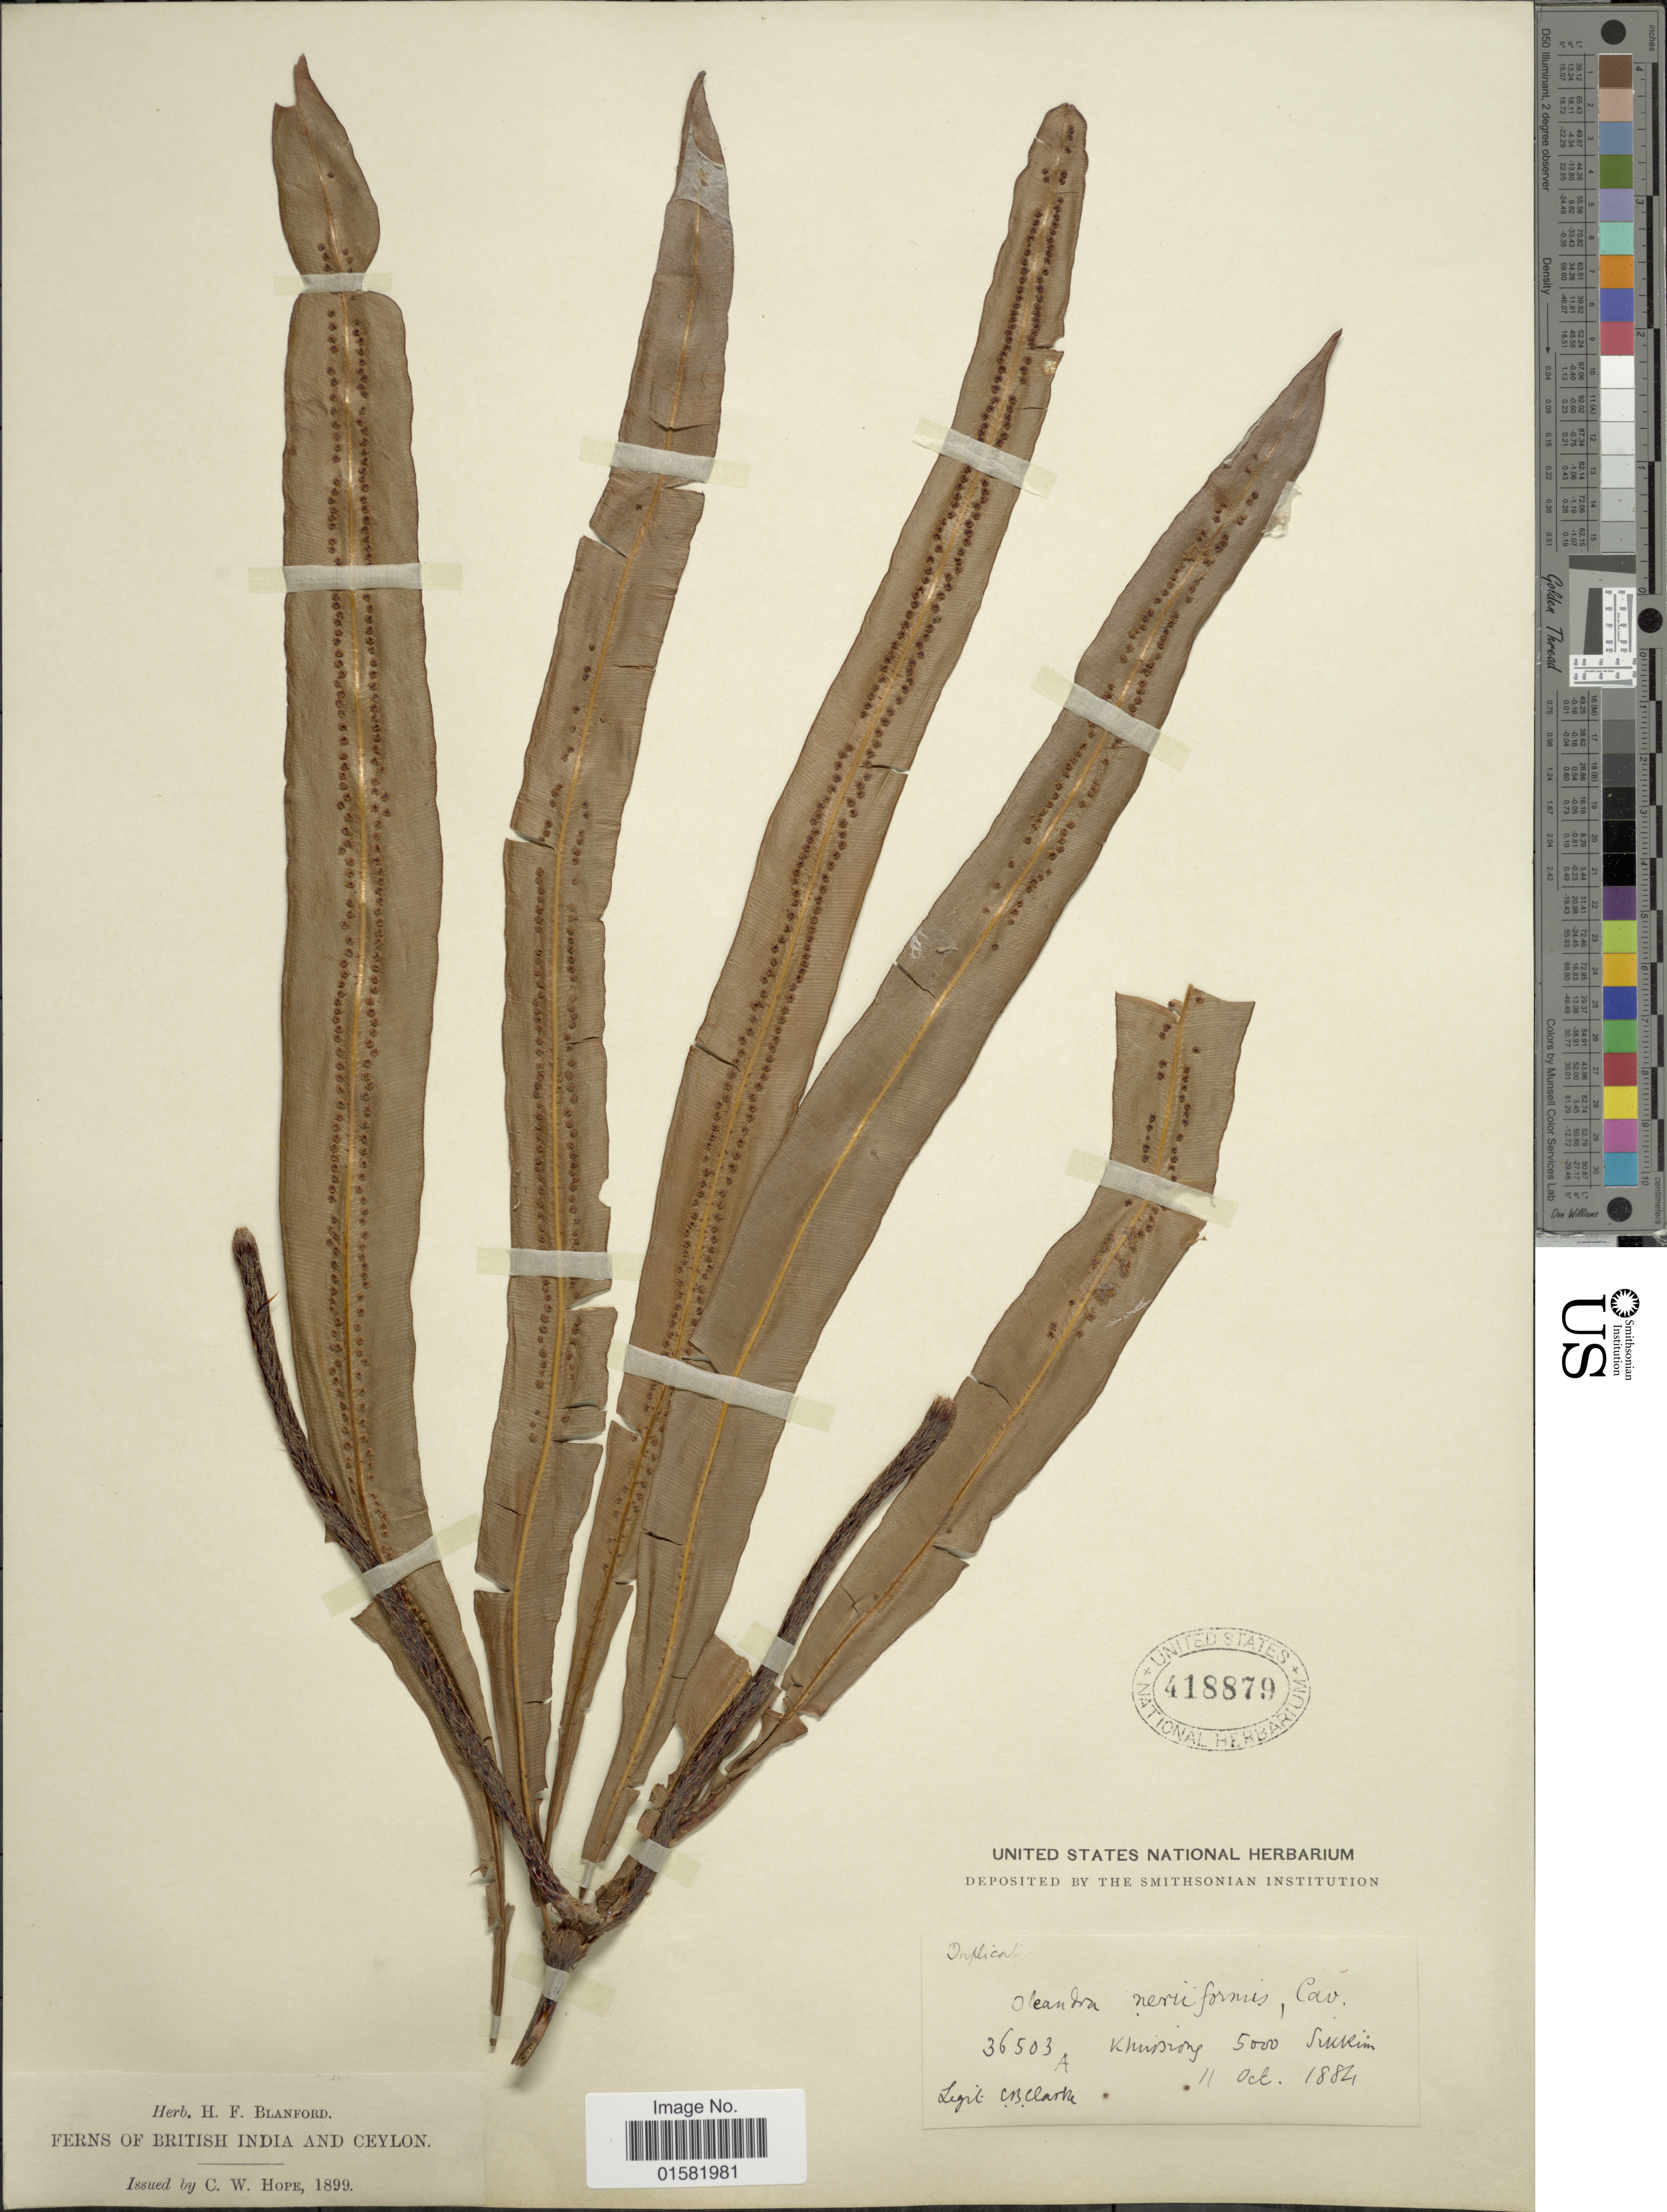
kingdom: Plantae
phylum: Tracheophyta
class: Polypodiopsida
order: Polypodiales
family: Oleandraceae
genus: Oleandra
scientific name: Oleandra neriiformis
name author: Cav.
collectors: C. B. Clarke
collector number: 36503A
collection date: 1884-10-11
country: India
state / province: Sikkim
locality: Khudiong, Sikkim.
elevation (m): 1524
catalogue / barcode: US 418879